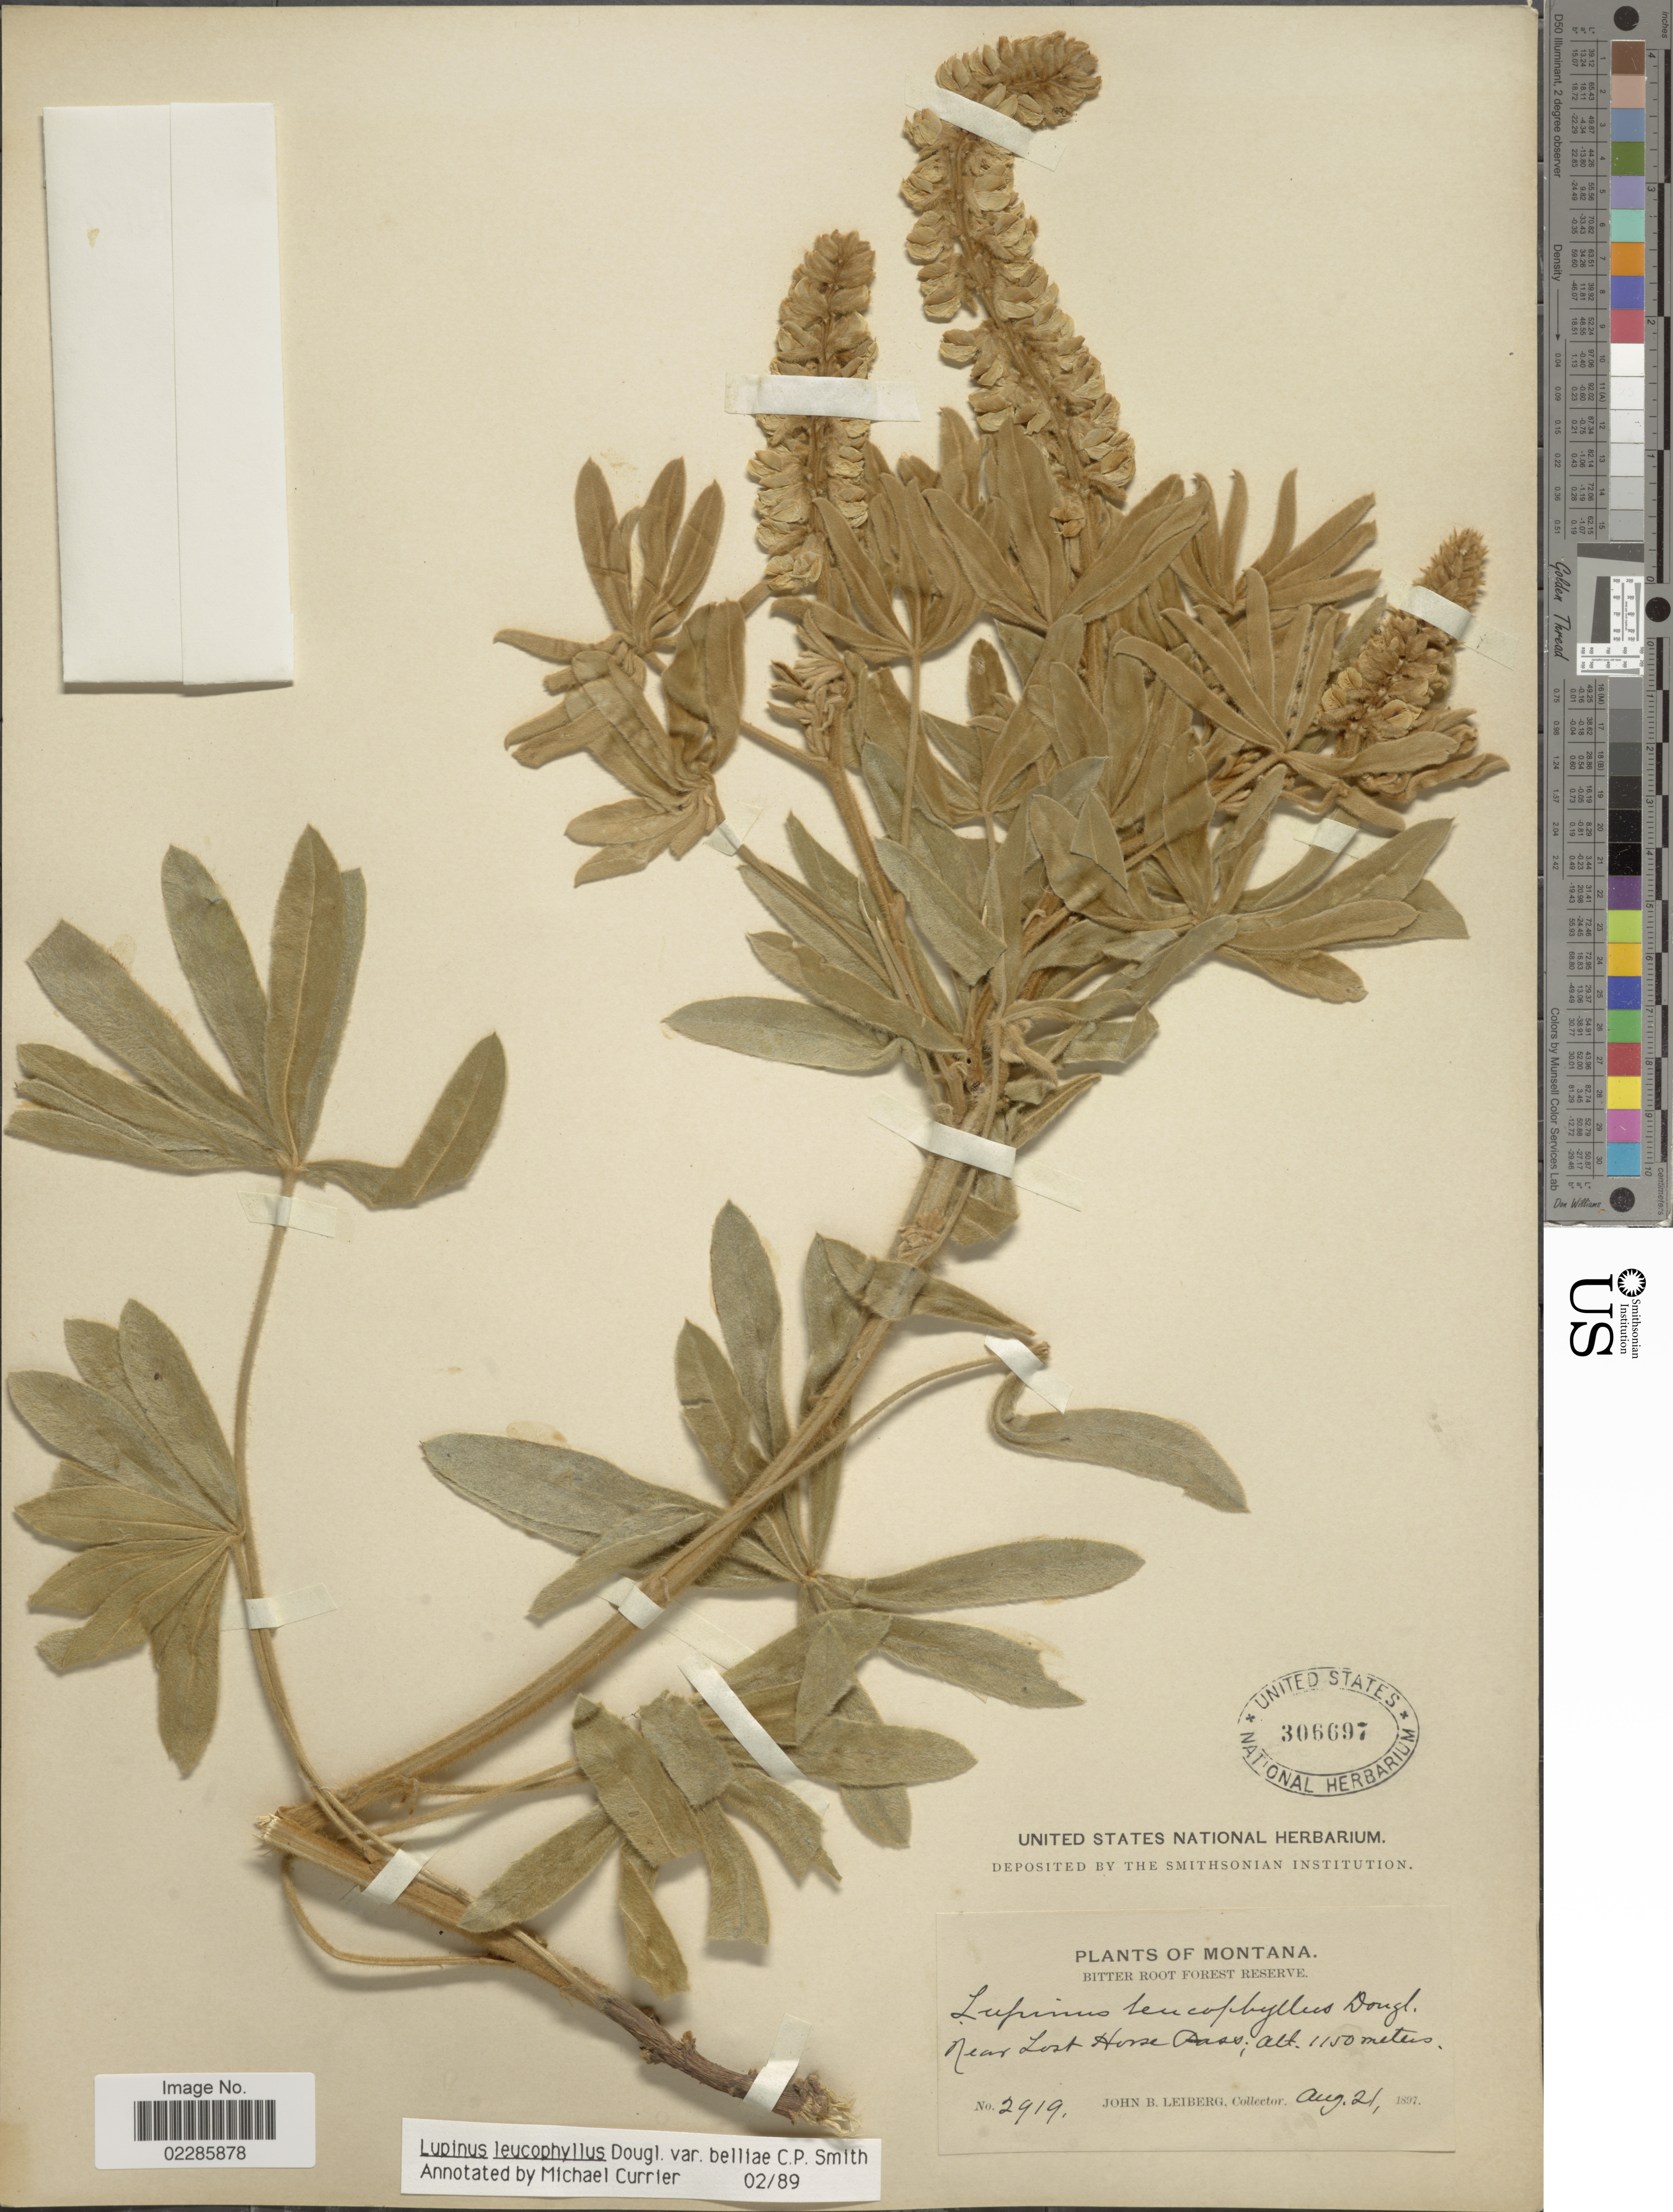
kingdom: Plantae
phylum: Tracheophyta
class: Magnoliopsida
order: Fabales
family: Fabaceae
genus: Lupinus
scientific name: Lupinus leucophyllus var. belliae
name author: C.P. Sm.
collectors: J. B. Leiberg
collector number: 2919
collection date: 1897-08-21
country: United States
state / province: Montana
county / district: Ravalli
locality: Bitter Root Forest Reserve, Near Lost Horse Pass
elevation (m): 1150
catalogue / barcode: US 306697